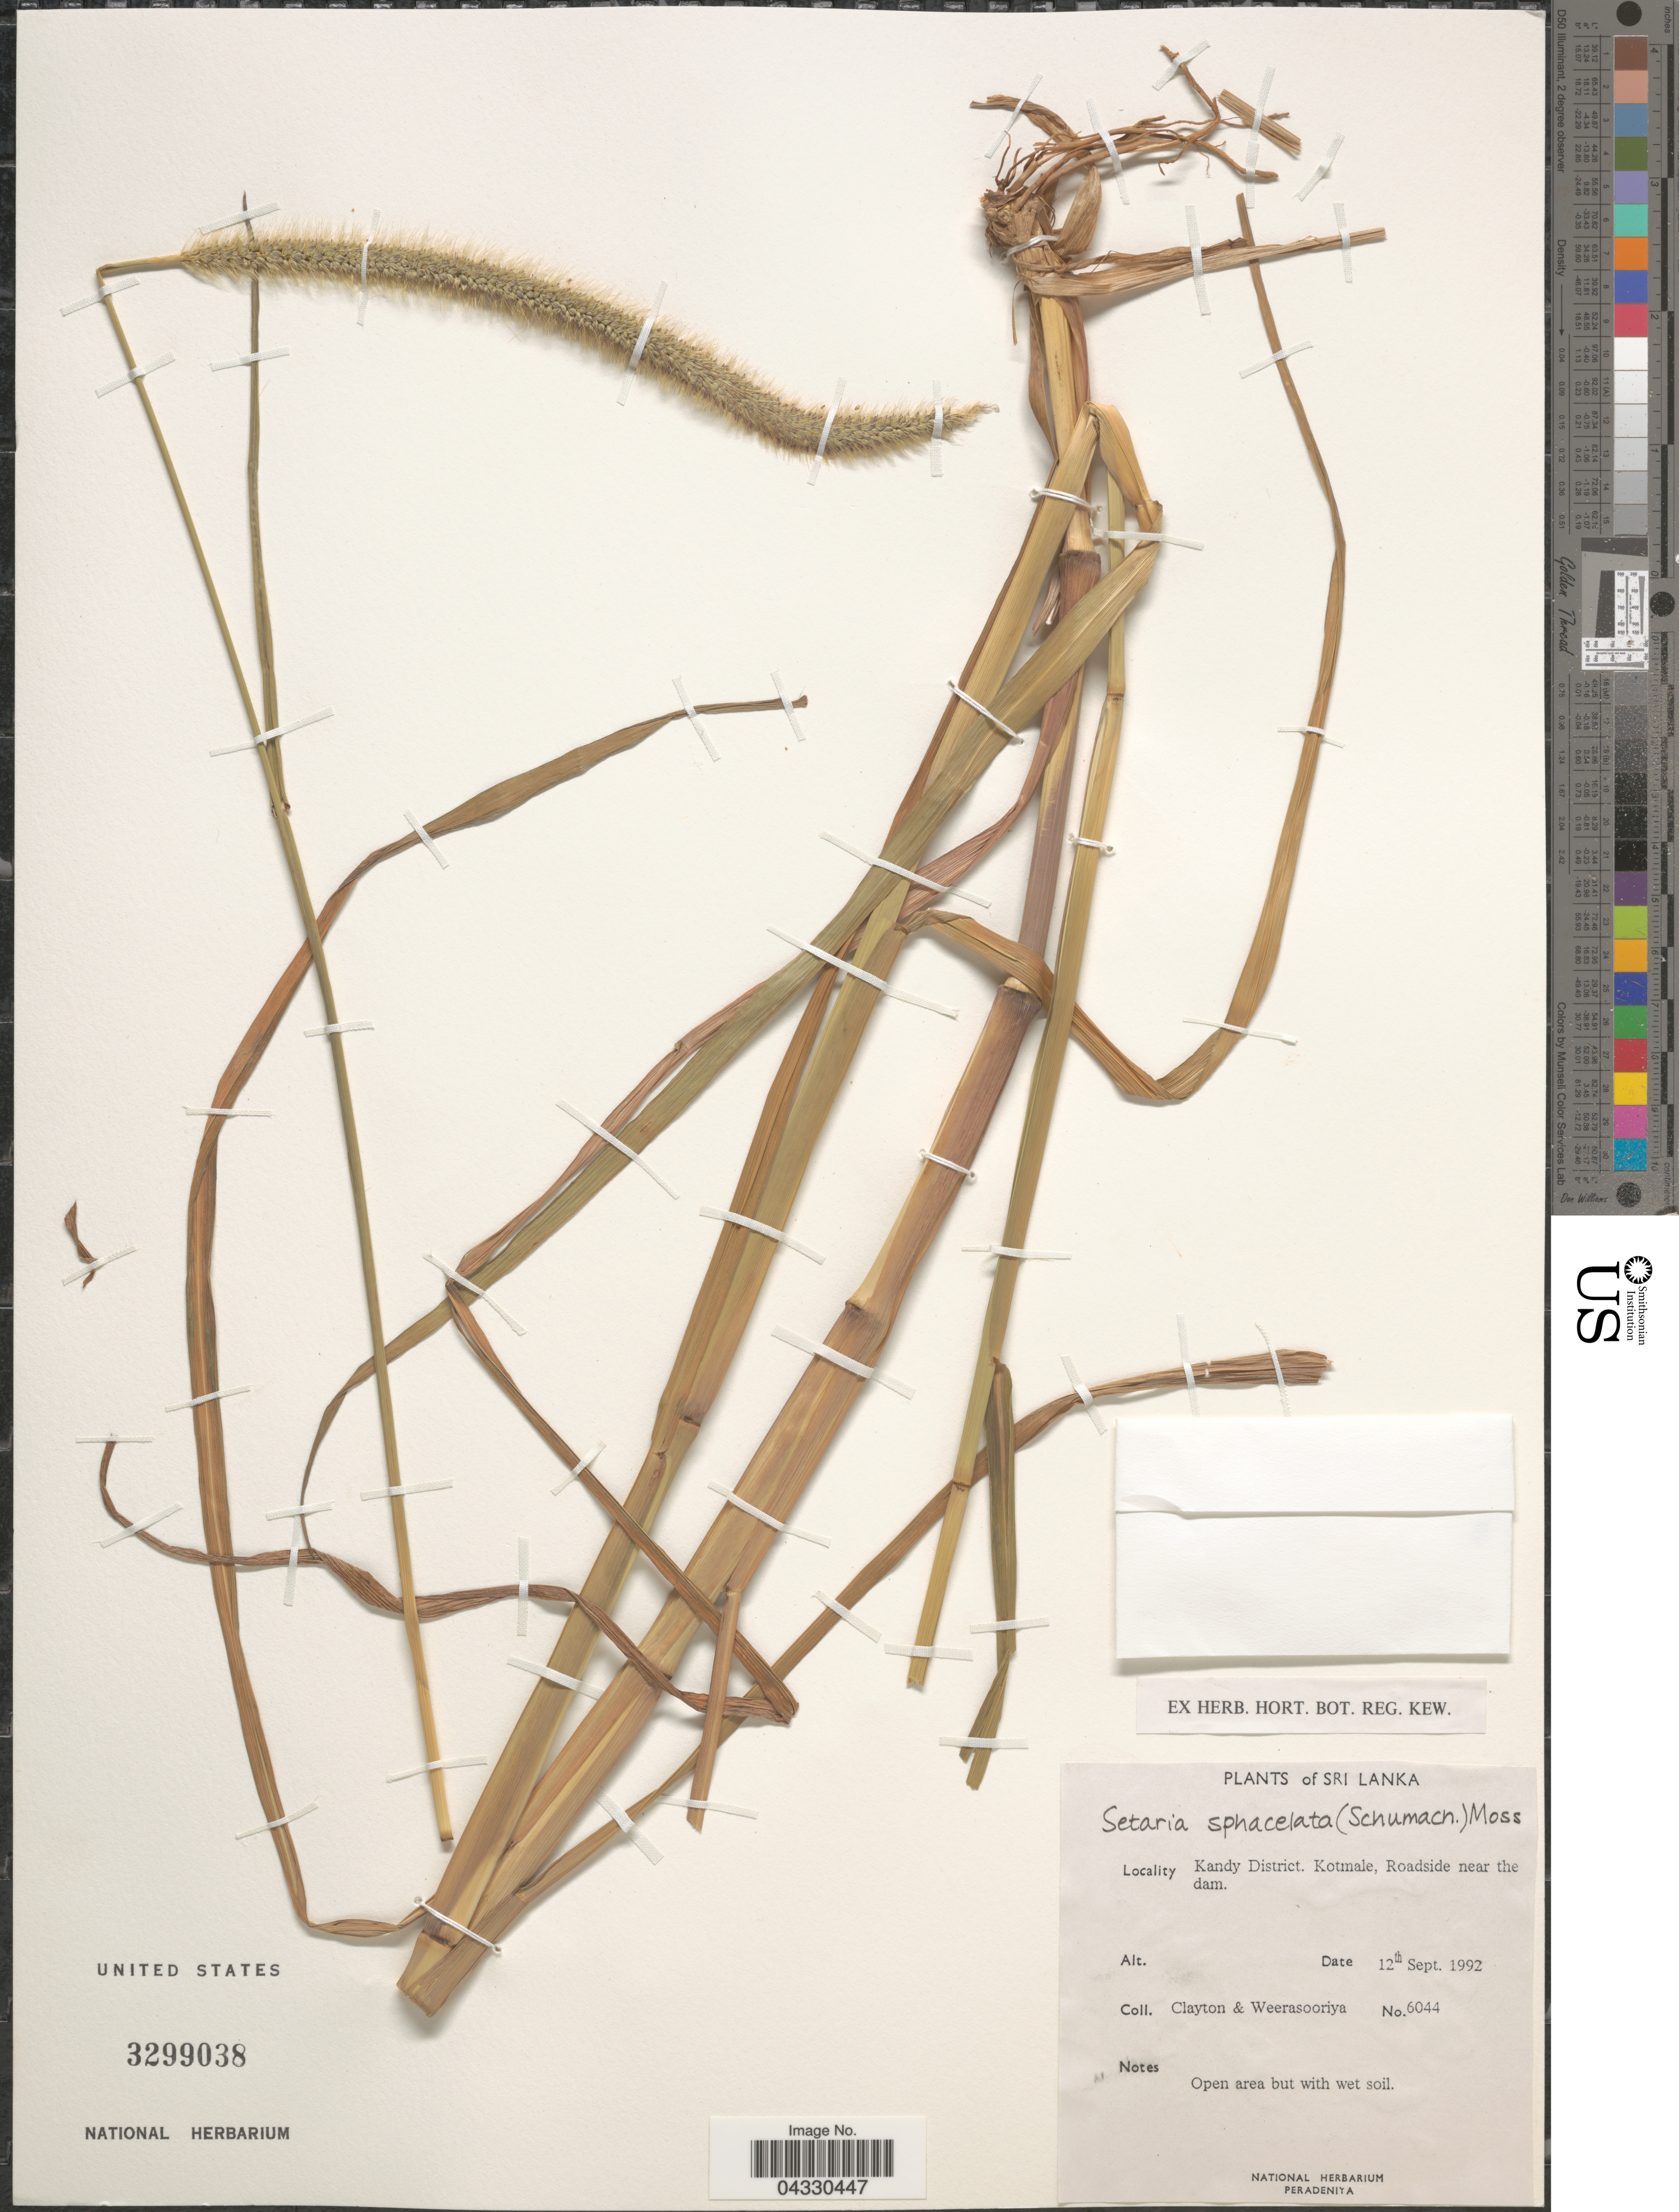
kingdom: Plantae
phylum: Tracheophyta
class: Liliopsida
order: Poales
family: Poaceae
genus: Setaria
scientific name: Setaria sphacelata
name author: (Schumach.) Stapf & Hubb. ex Moss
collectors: Clayton & Weerasooriya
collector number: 6044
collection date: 1992-09-12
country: Sri Lanka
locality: Ceylon. Kandy District. Kotmale, Roadside near the dam.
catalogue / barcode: US 3299038